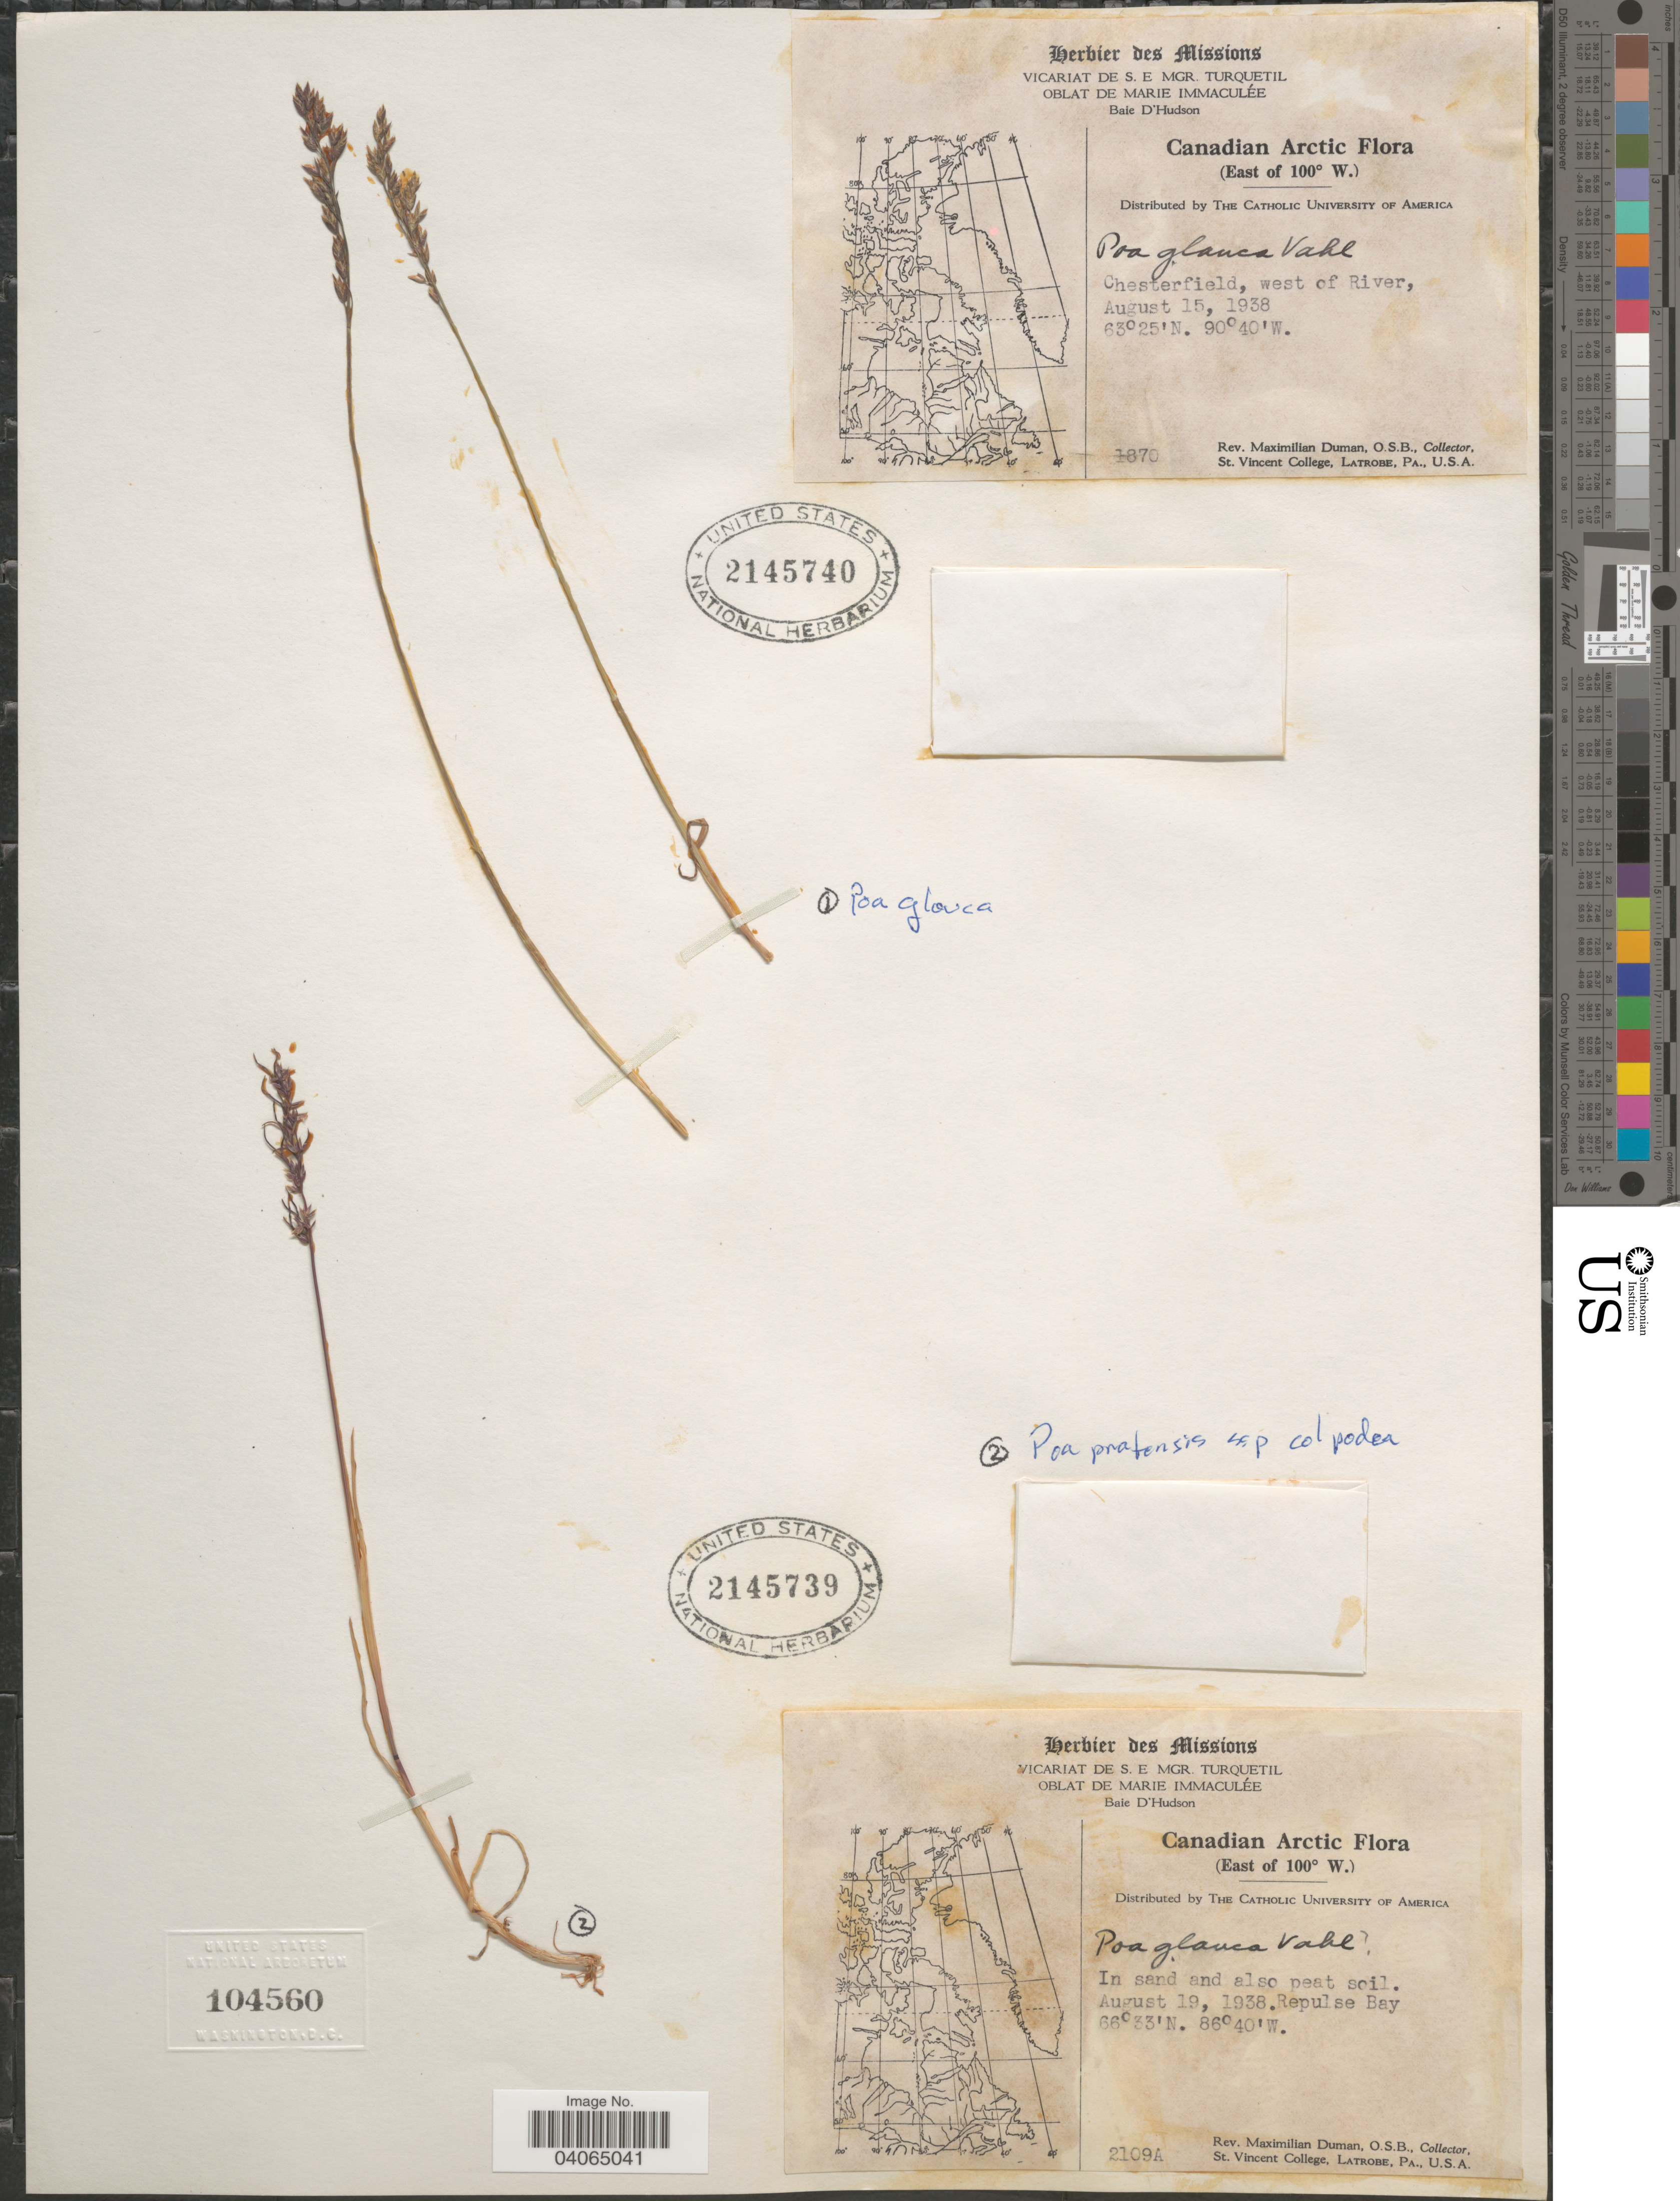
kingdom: Plantae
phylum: Tracheophyta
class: Liliopsida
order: Poales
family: Poaceae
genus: Poa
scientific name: Poa pratensis subsp. colpodea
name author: (Th. Fr.) Tzvelev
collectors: M. Duman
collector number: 1870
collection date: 1938-08-15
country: Canada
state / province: Nunavut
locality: Canadian Arctic. (East of 100° W.) Chesterfield, west of River.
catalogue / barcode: US 2145740